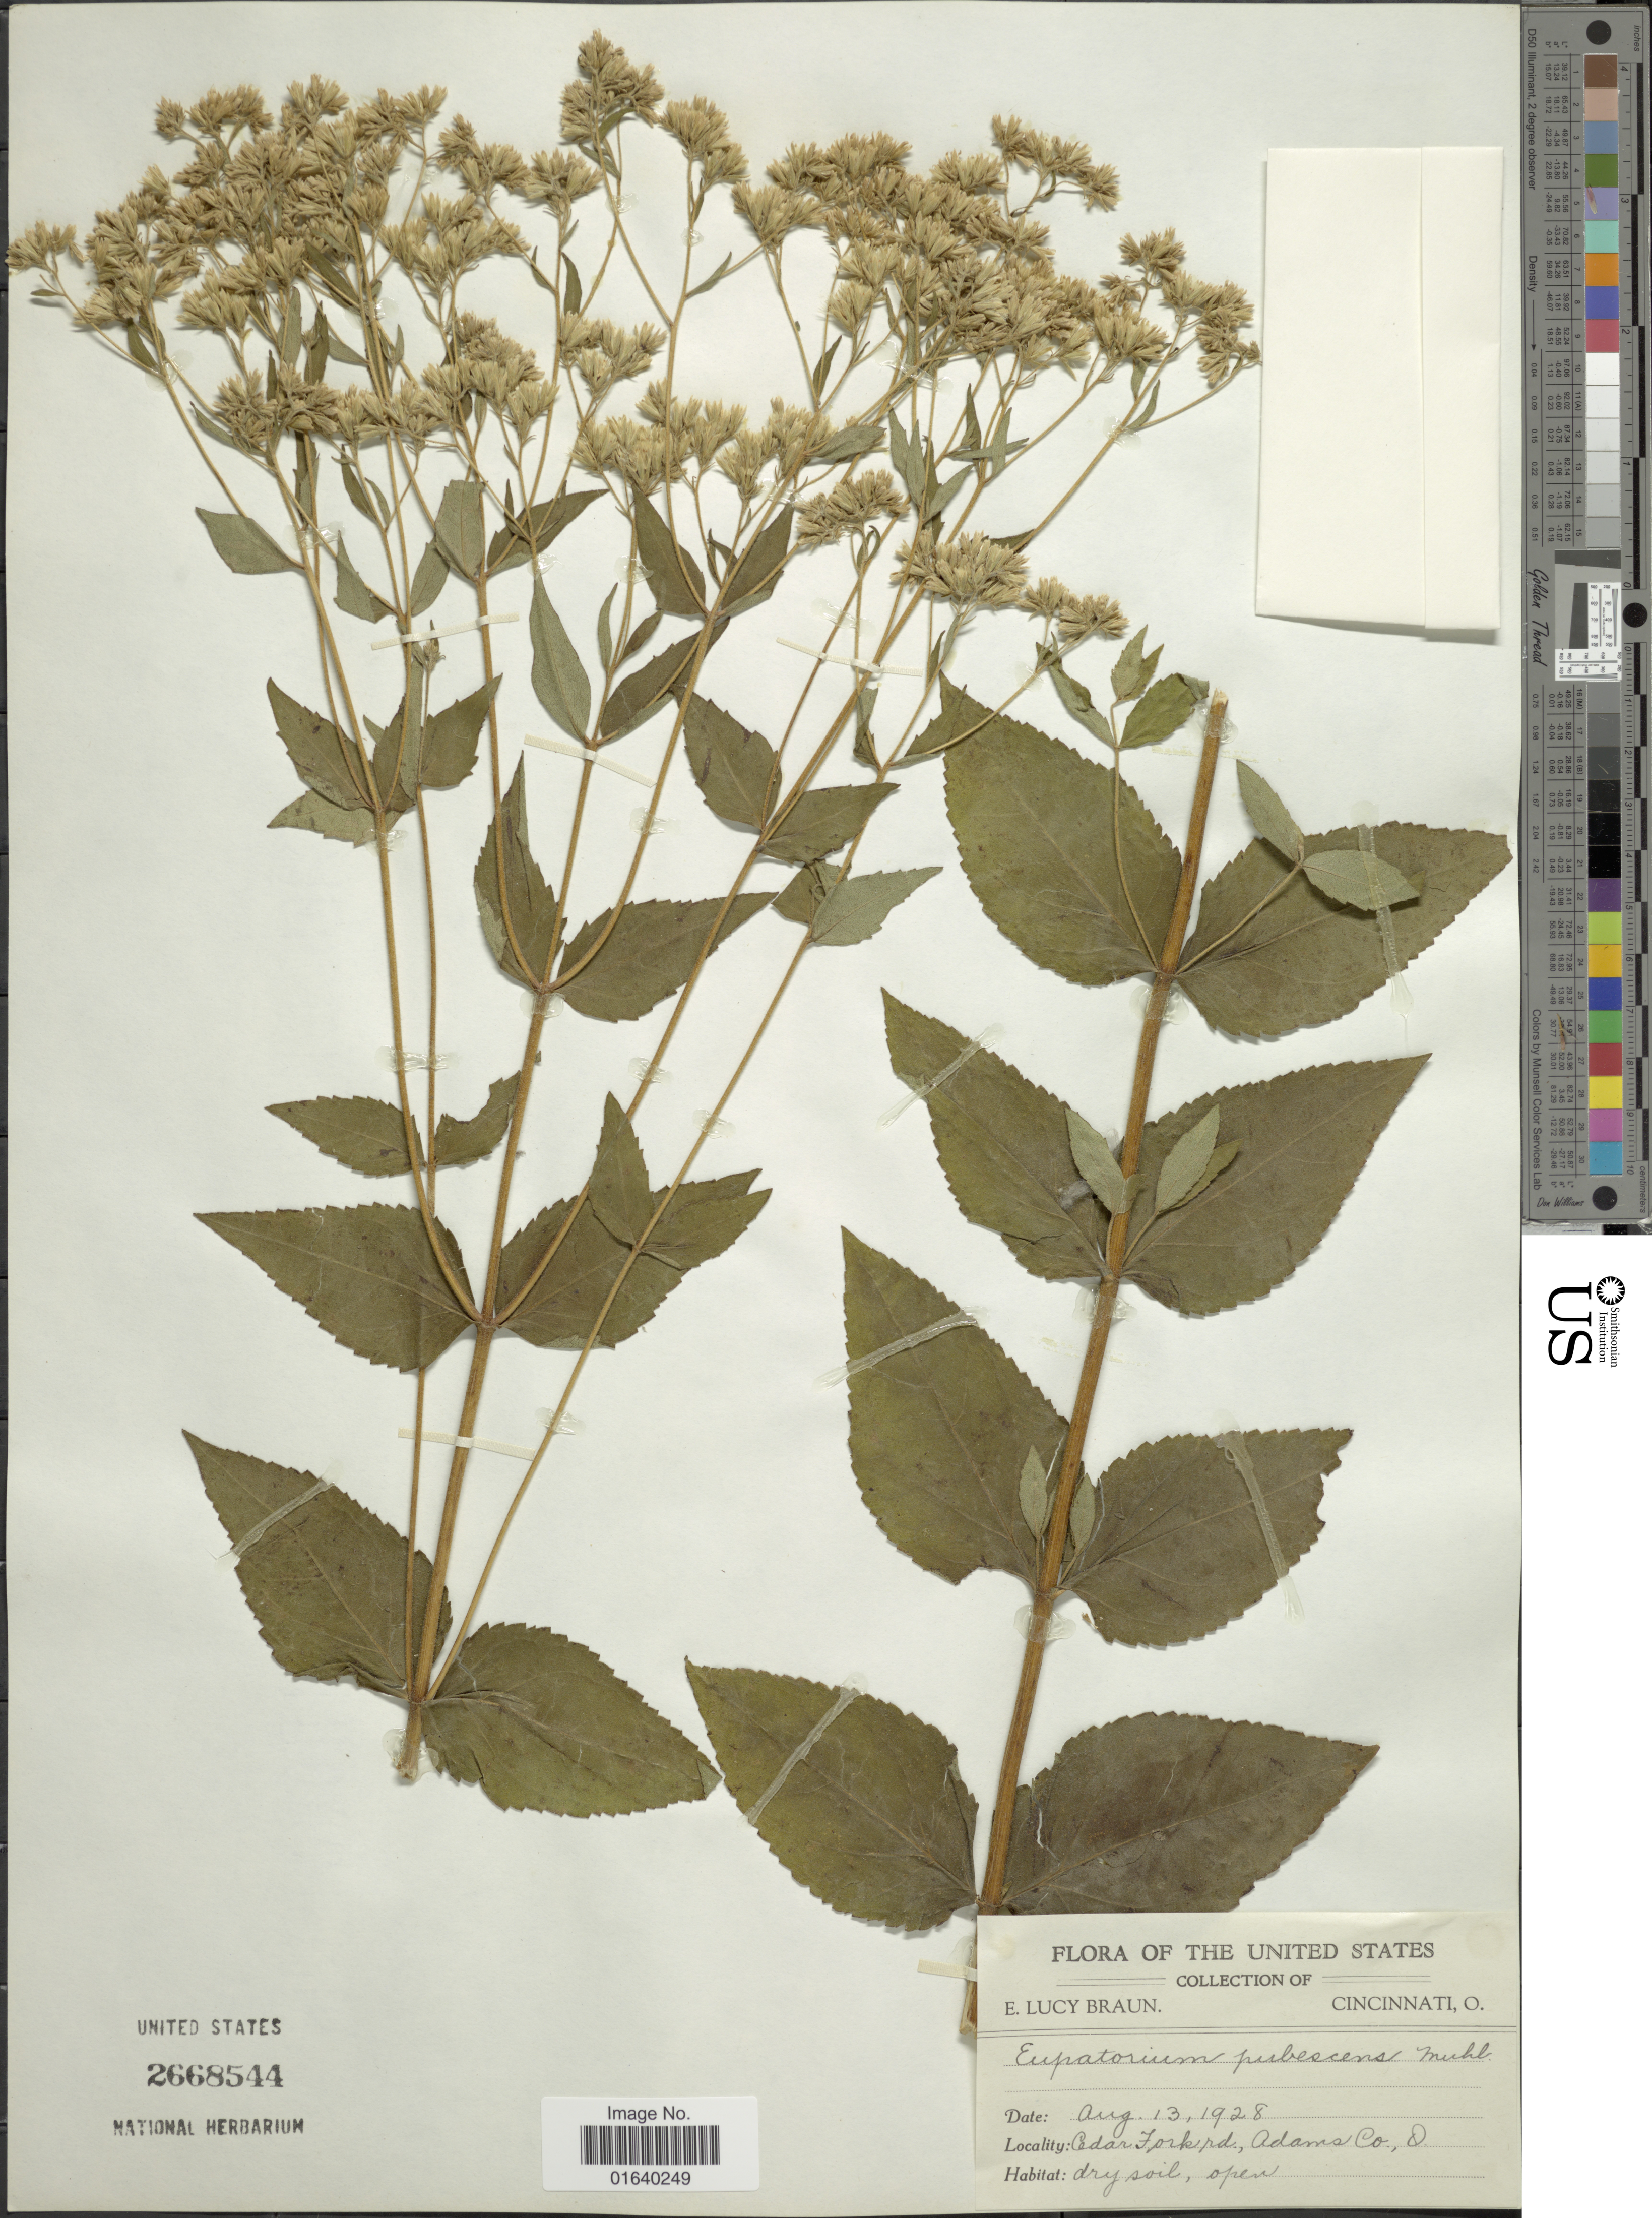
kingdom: Plantae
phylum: Tracheophyta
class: Magnoliopsida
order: Asterales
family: Asteraceae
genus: Eupatorium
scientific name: Eupatorium rotundifolium var. ovatum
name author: (Bigelow) J.D. Montgom. & Fairbrothers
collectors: E. L. Braun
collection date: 1928-08-13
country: United States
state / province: Ohio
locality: Cedar Fork rd., Adams Co.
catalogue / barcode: US 2668544